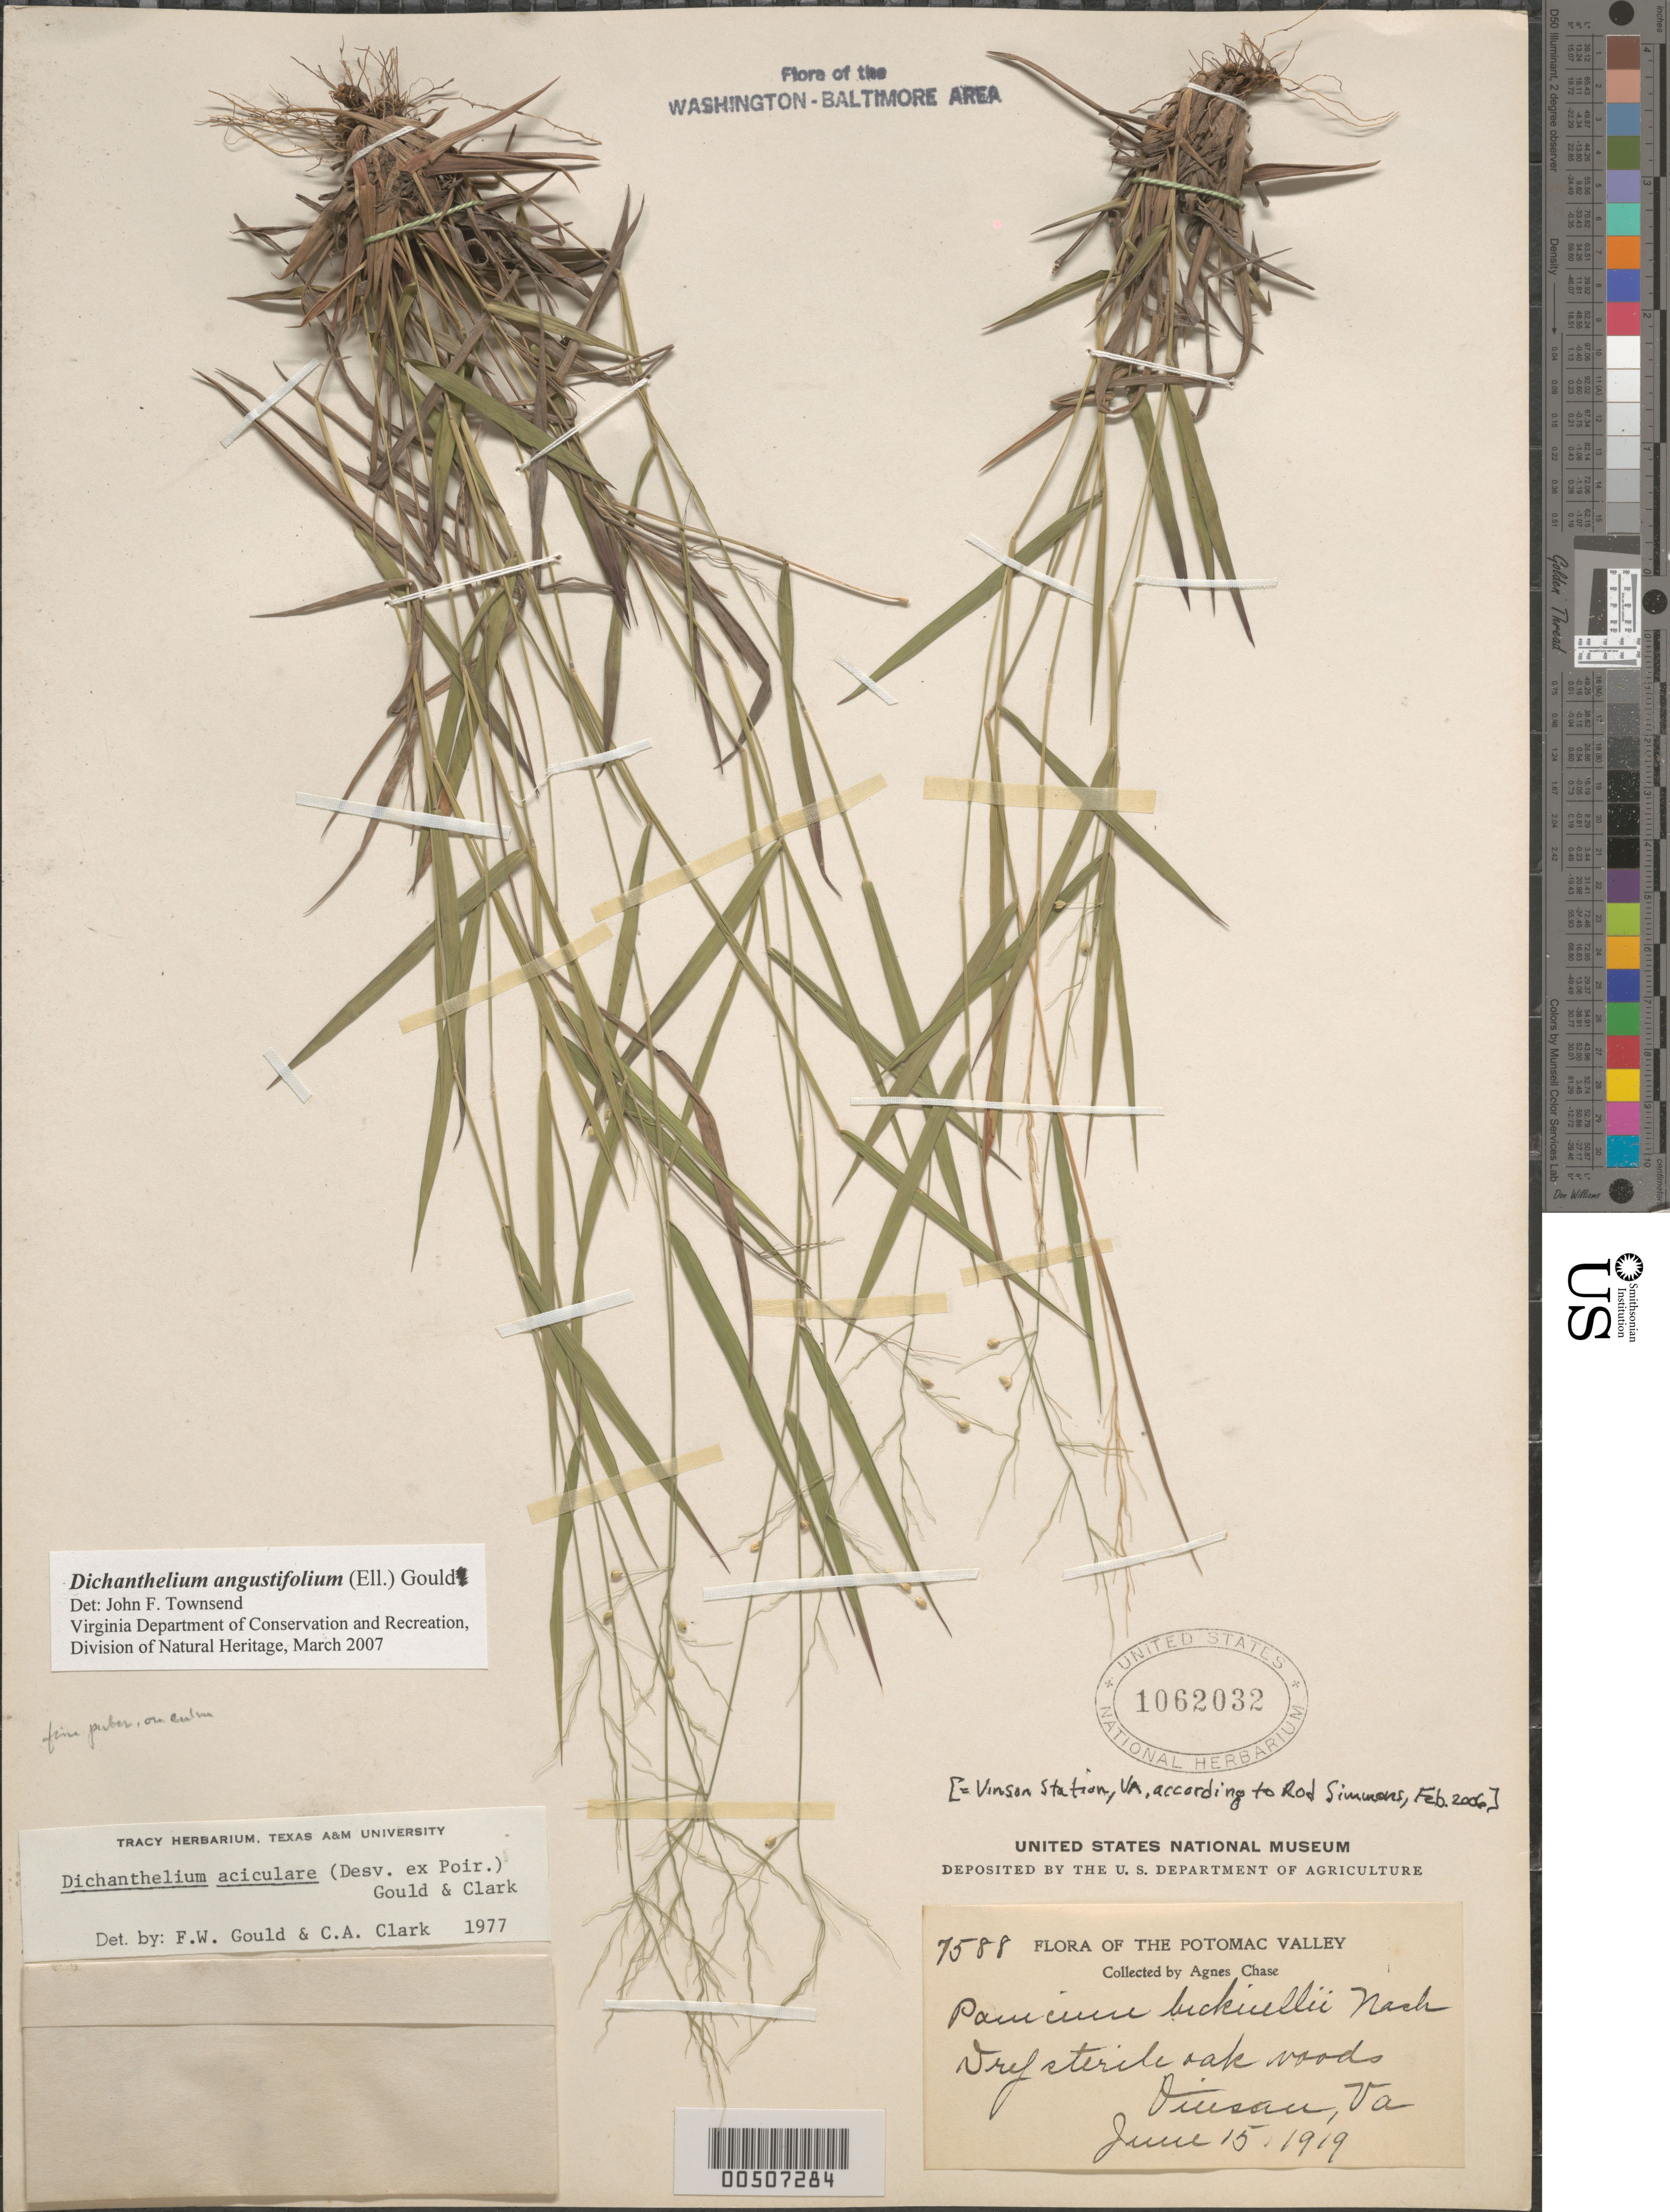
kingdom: Plantae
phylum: Tracheophyta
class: Liliopsida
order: Poales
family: Poaceae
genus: Dichanthelium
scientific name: Dichanthelium angustifolium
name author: (Ellison) Gould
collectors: A. Chase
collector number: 7588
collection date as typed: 15 Jun 1919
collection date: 1919-06-15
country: United States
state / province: Virginia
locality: Vinson, Potomac Valley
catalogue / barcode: US 1062032